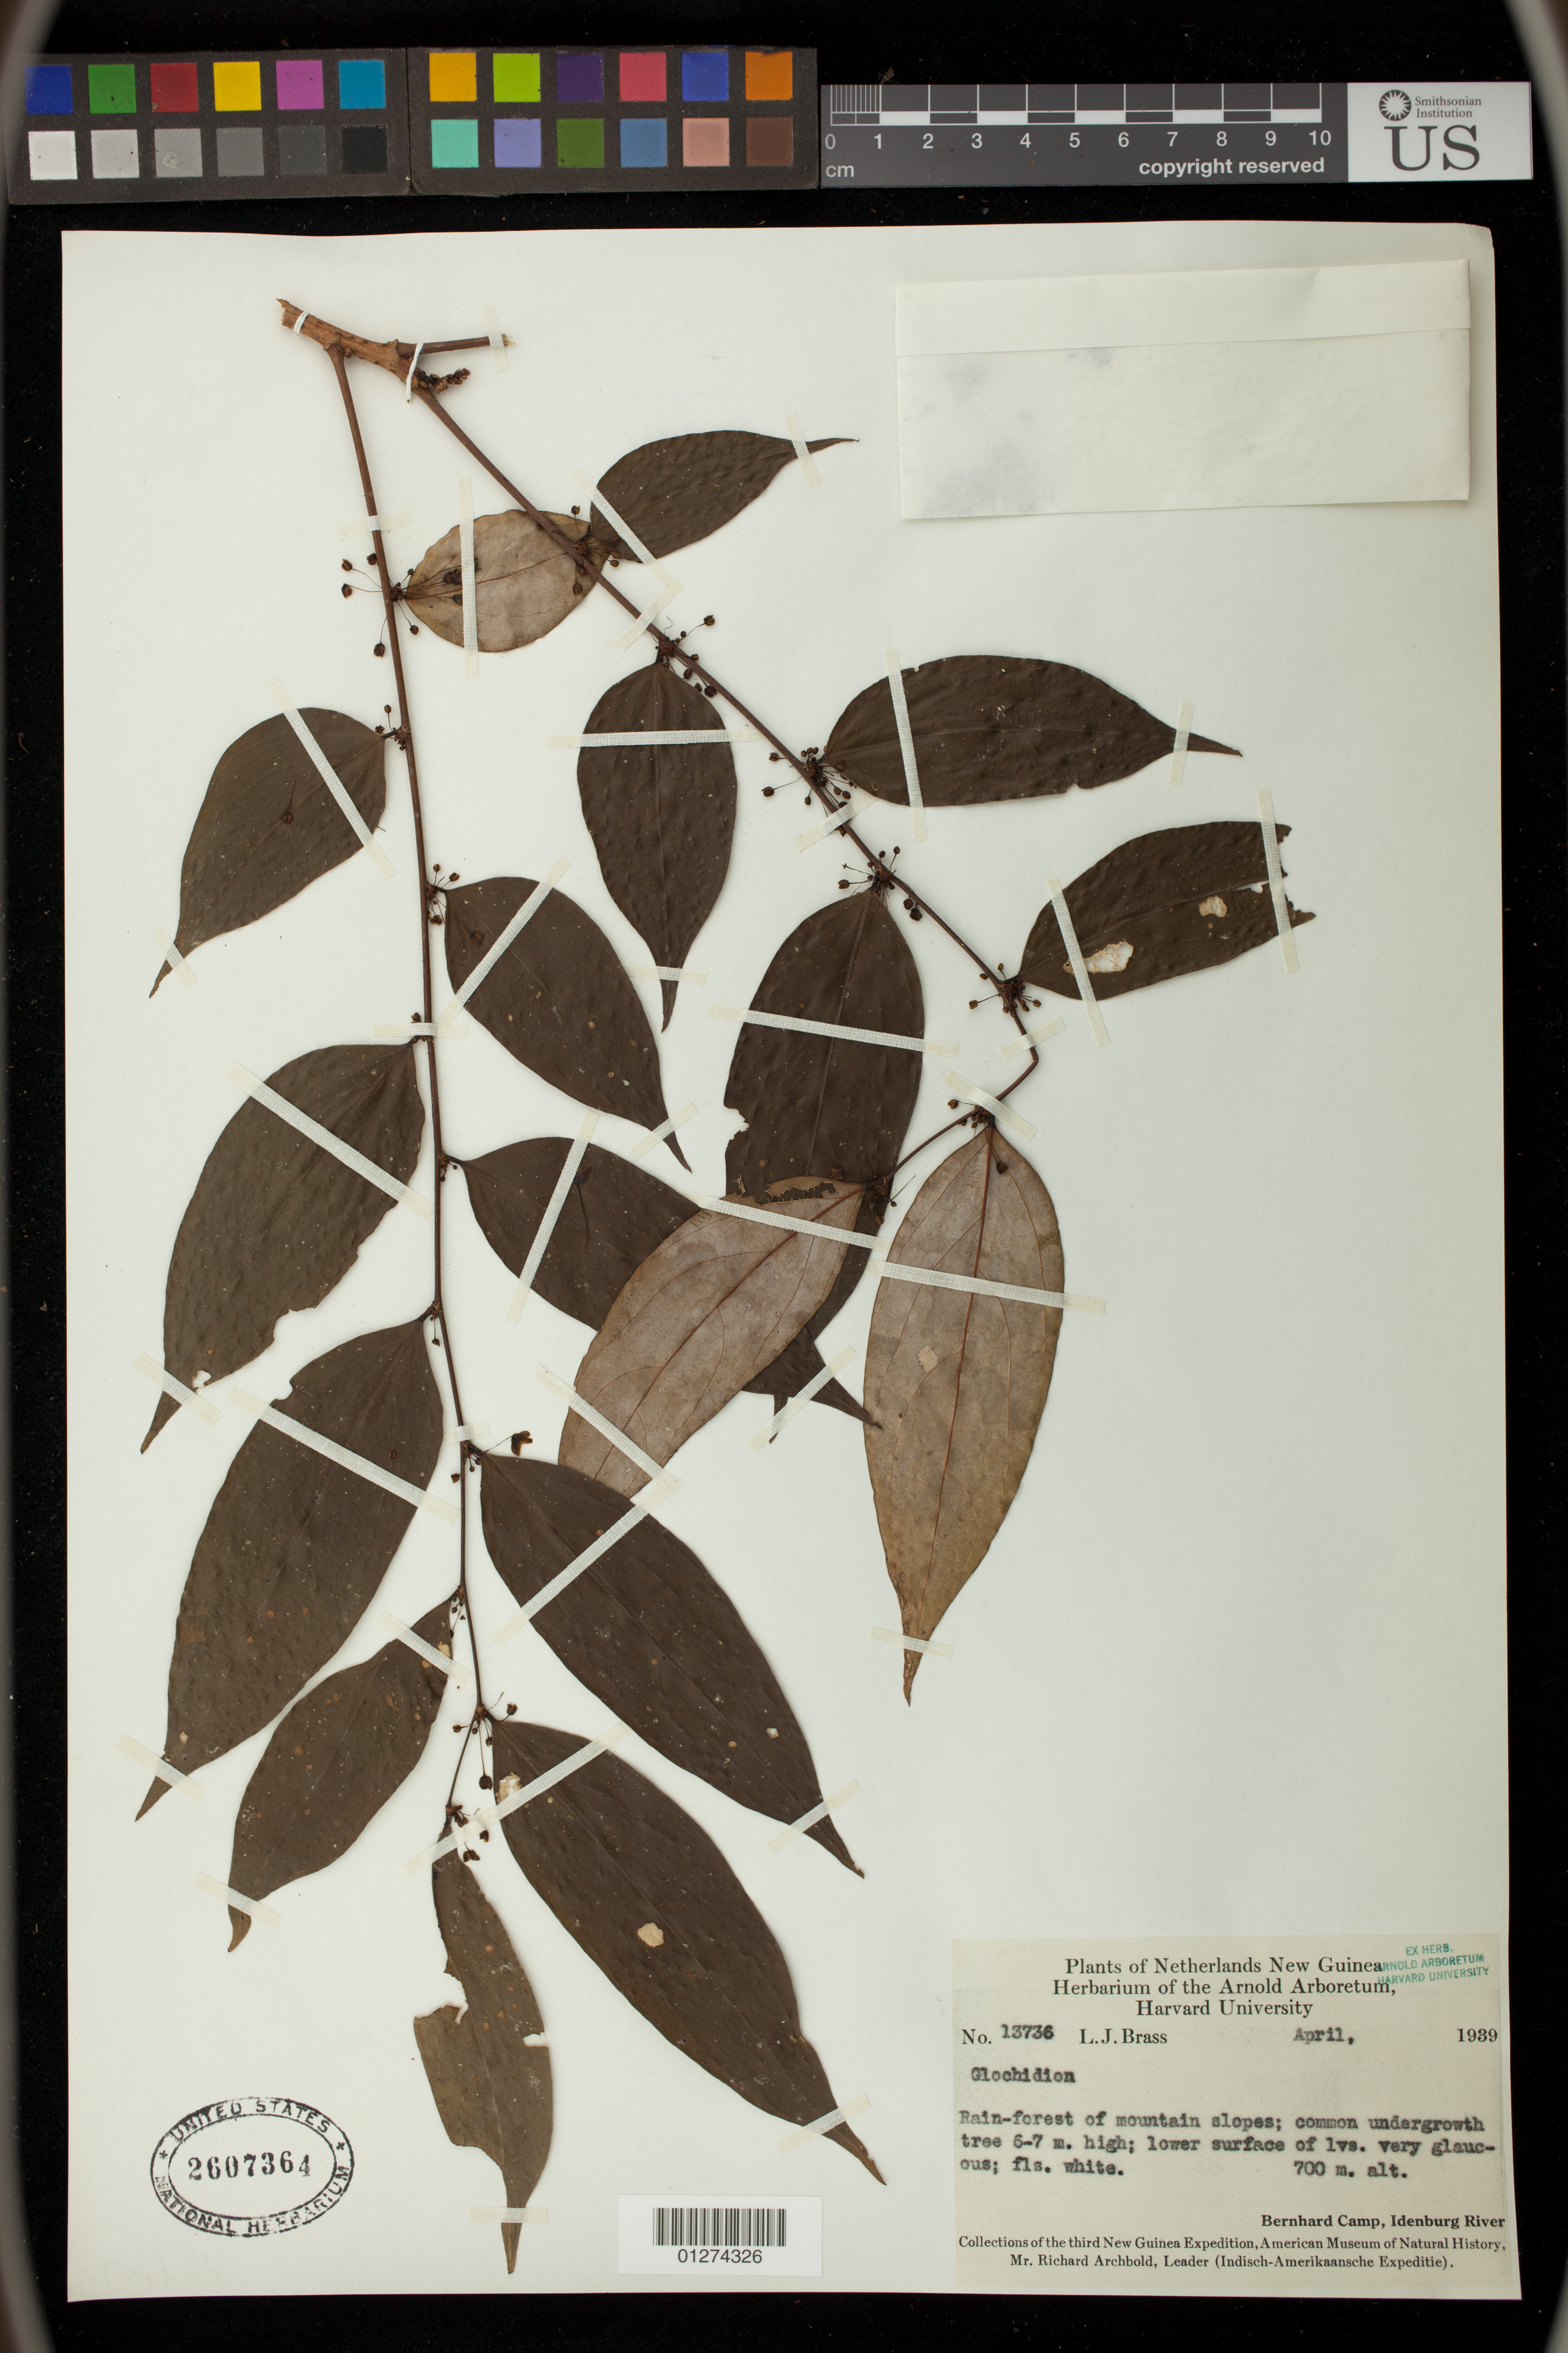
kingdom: Plantae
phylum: Tracheophyta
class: Magnoliopsida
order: Malpighiales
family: Phyllanthaceae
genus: Glochidion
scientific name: Glochidion sp.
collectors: L. J. Brass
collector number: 13736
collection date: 1939-04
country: Indonesia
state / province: Papua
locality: Bernard Camp, Idenburg River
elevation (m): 700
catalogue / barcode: US 2607364